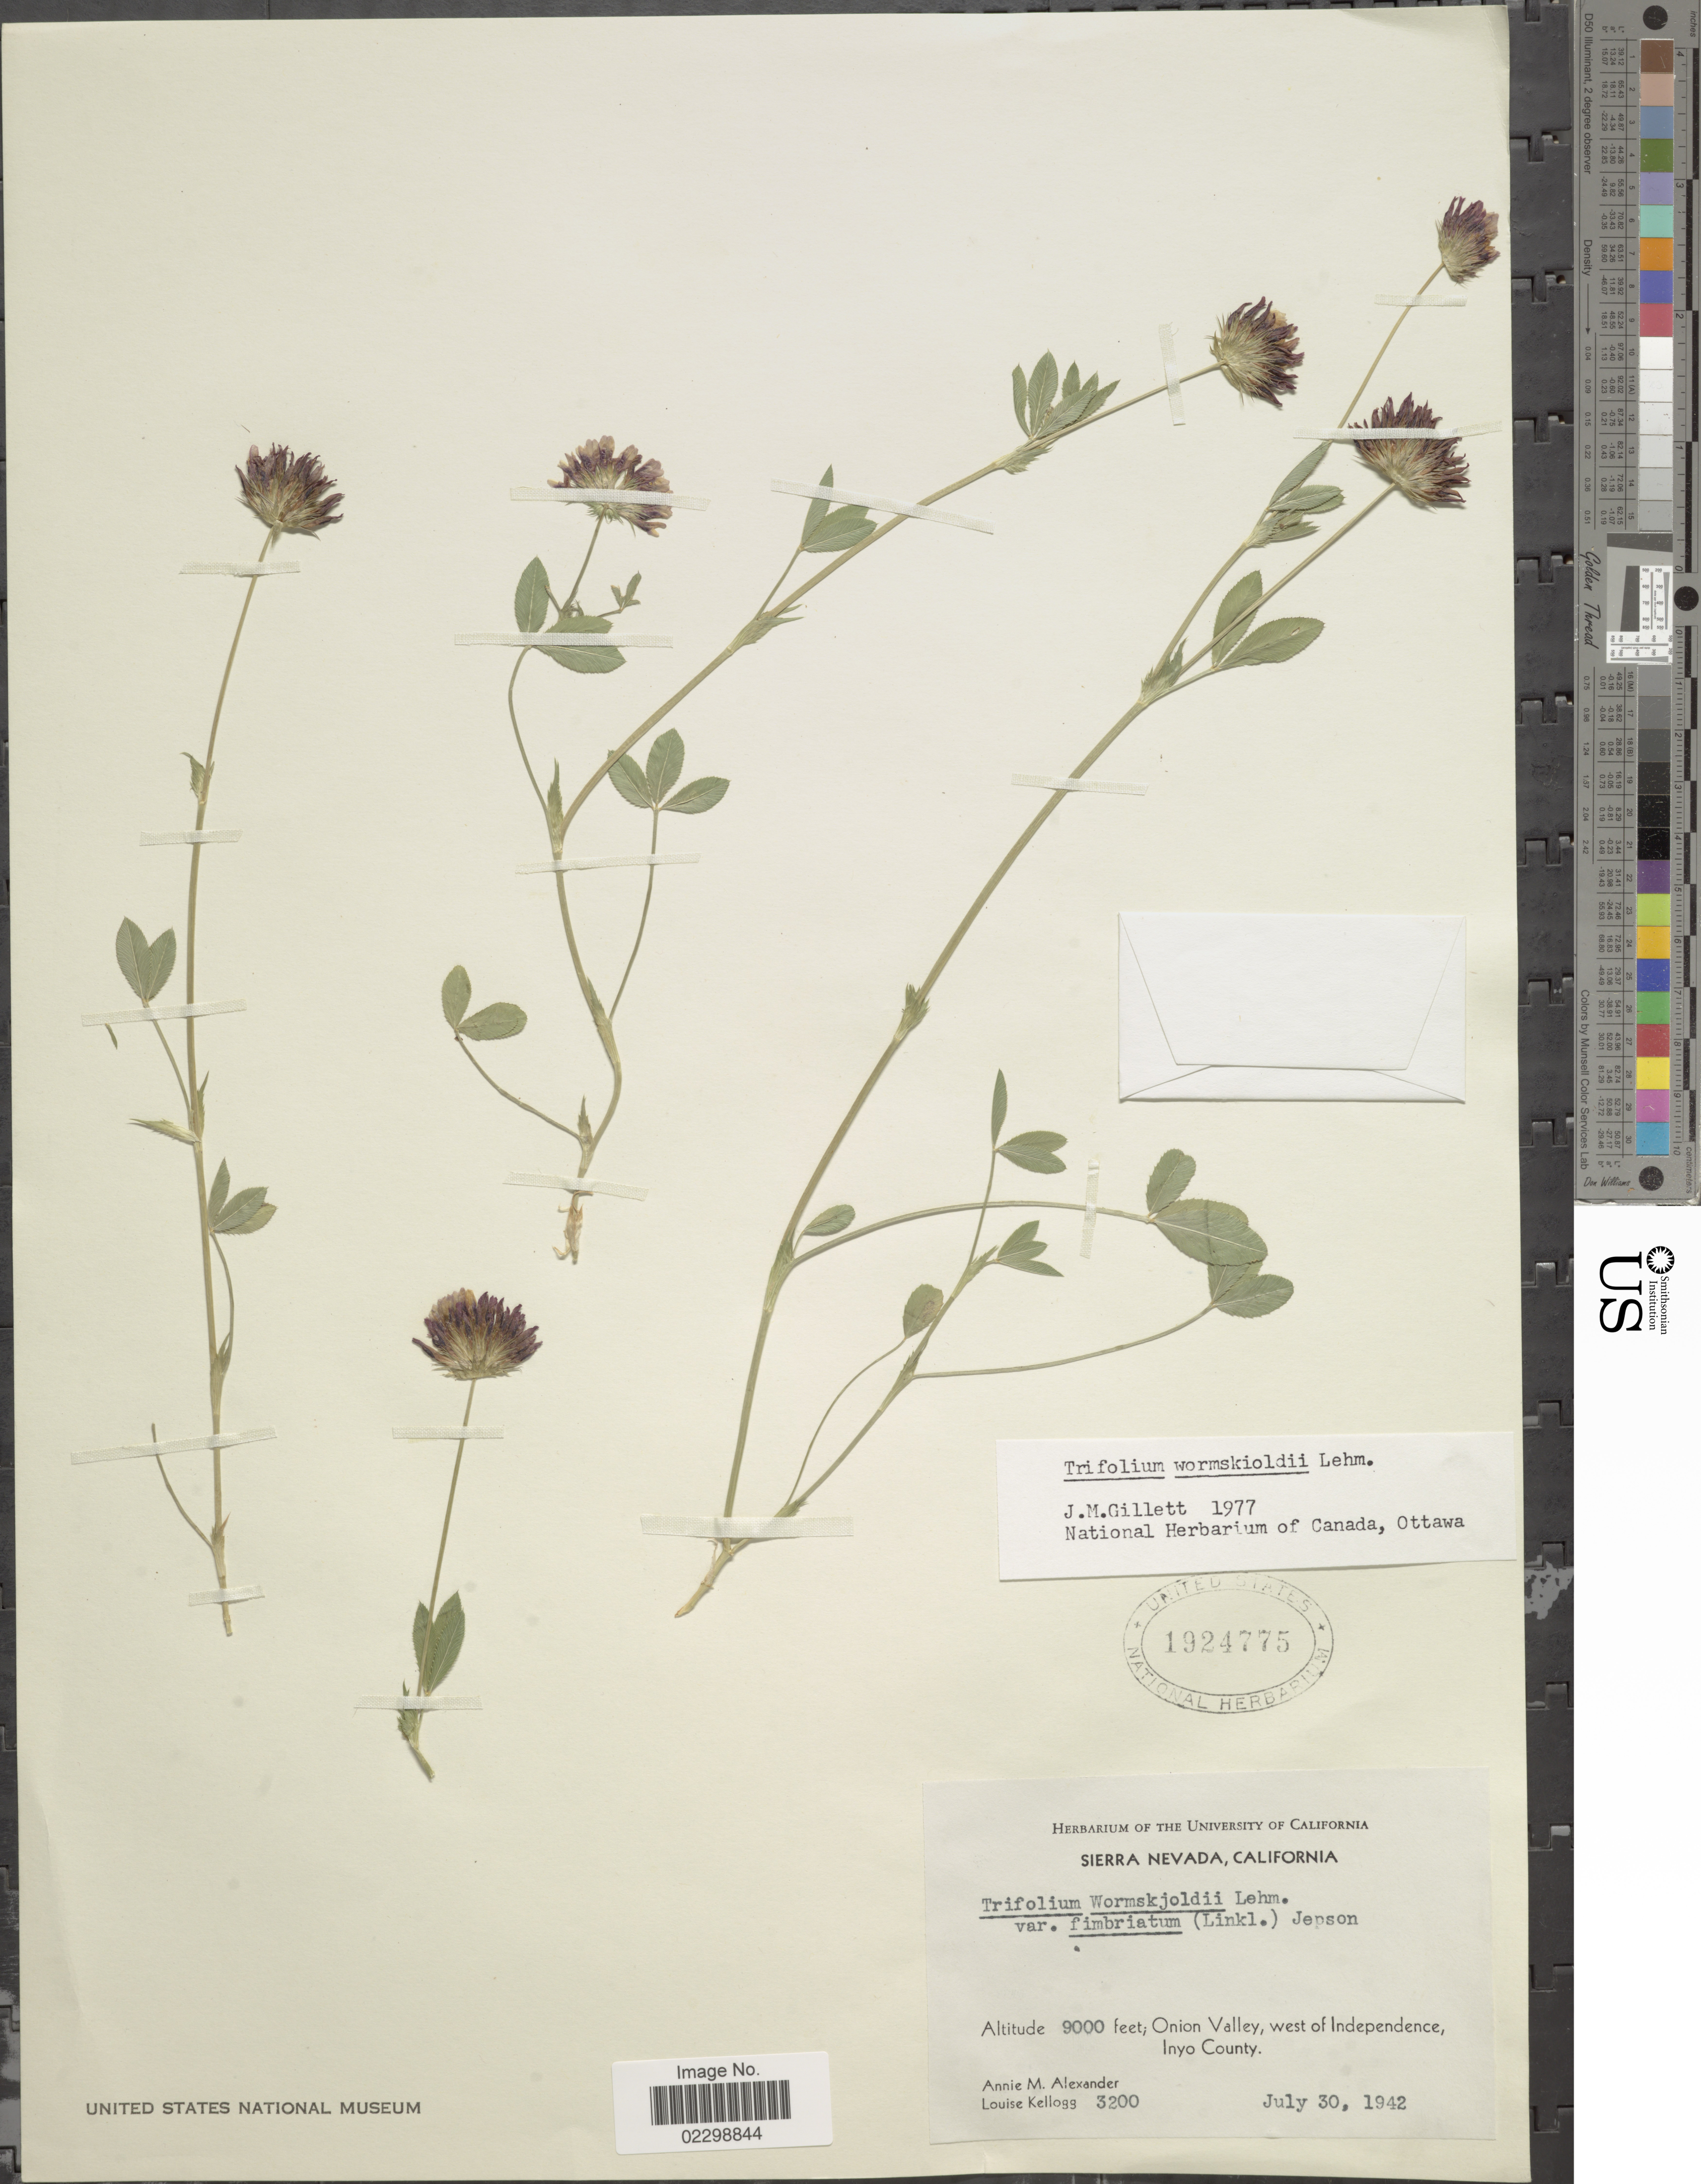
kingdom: Plantae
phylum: Tracheophyta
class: Magnoliopsida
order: Fabales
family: Fabaceae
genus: Trifolium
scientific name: Trifolium wormskioldii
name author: Lehm.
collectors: A. M. Alexander & L. Kellogg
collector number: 3200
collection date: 1942-07-30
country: United States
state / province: California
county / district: Inyo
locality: Sierra Nevada, Onion Valley, west of Independence, Inyo County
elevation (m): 2743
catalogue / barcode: US 1924775